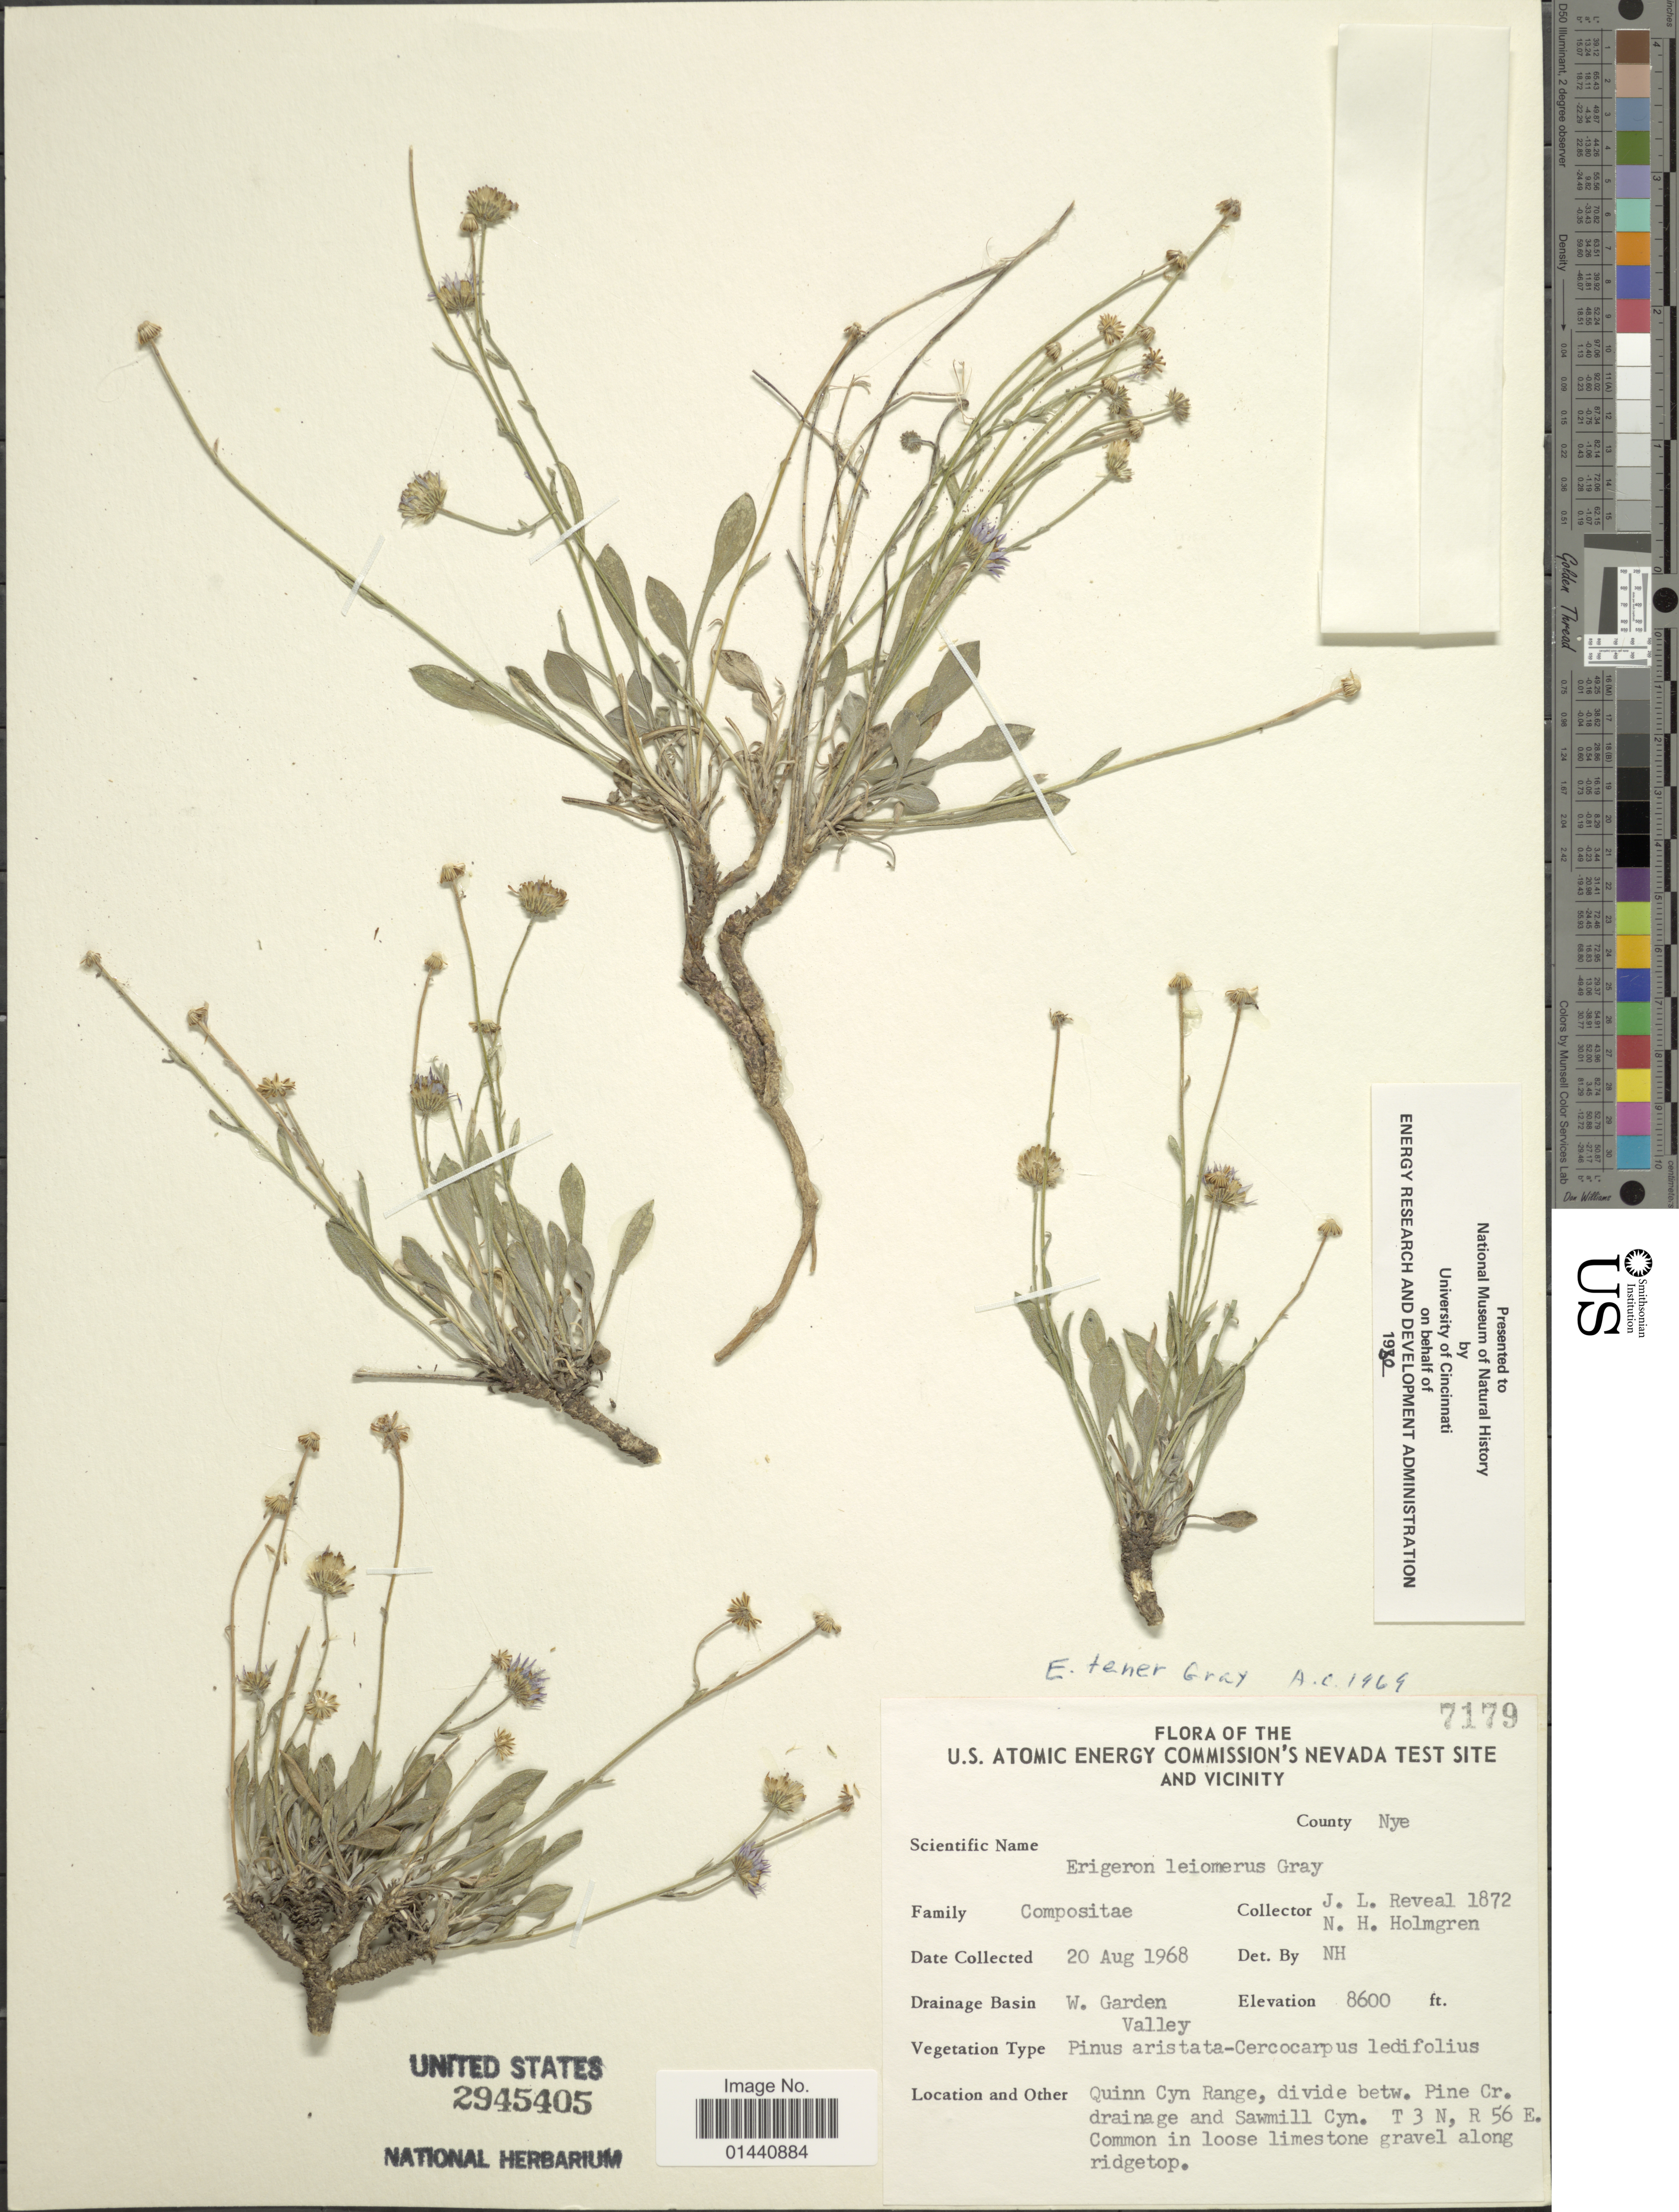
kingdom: Plantae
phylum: Tracheophyta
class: Magnoliopsida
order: Asterales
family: Asteraceae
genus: Erigeron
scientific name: Erigeron tener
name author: A. Gray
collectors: J. L. Reveal & N. H. Holmgren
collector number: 1872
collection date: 1968-08-20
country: United States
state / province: Nevada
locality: The U.S. Atomic Energy Commission's Nevada Test Site and Vicinity. Drainage Basin W. Garden Valley.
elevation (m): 2621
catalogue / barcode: US 2945405